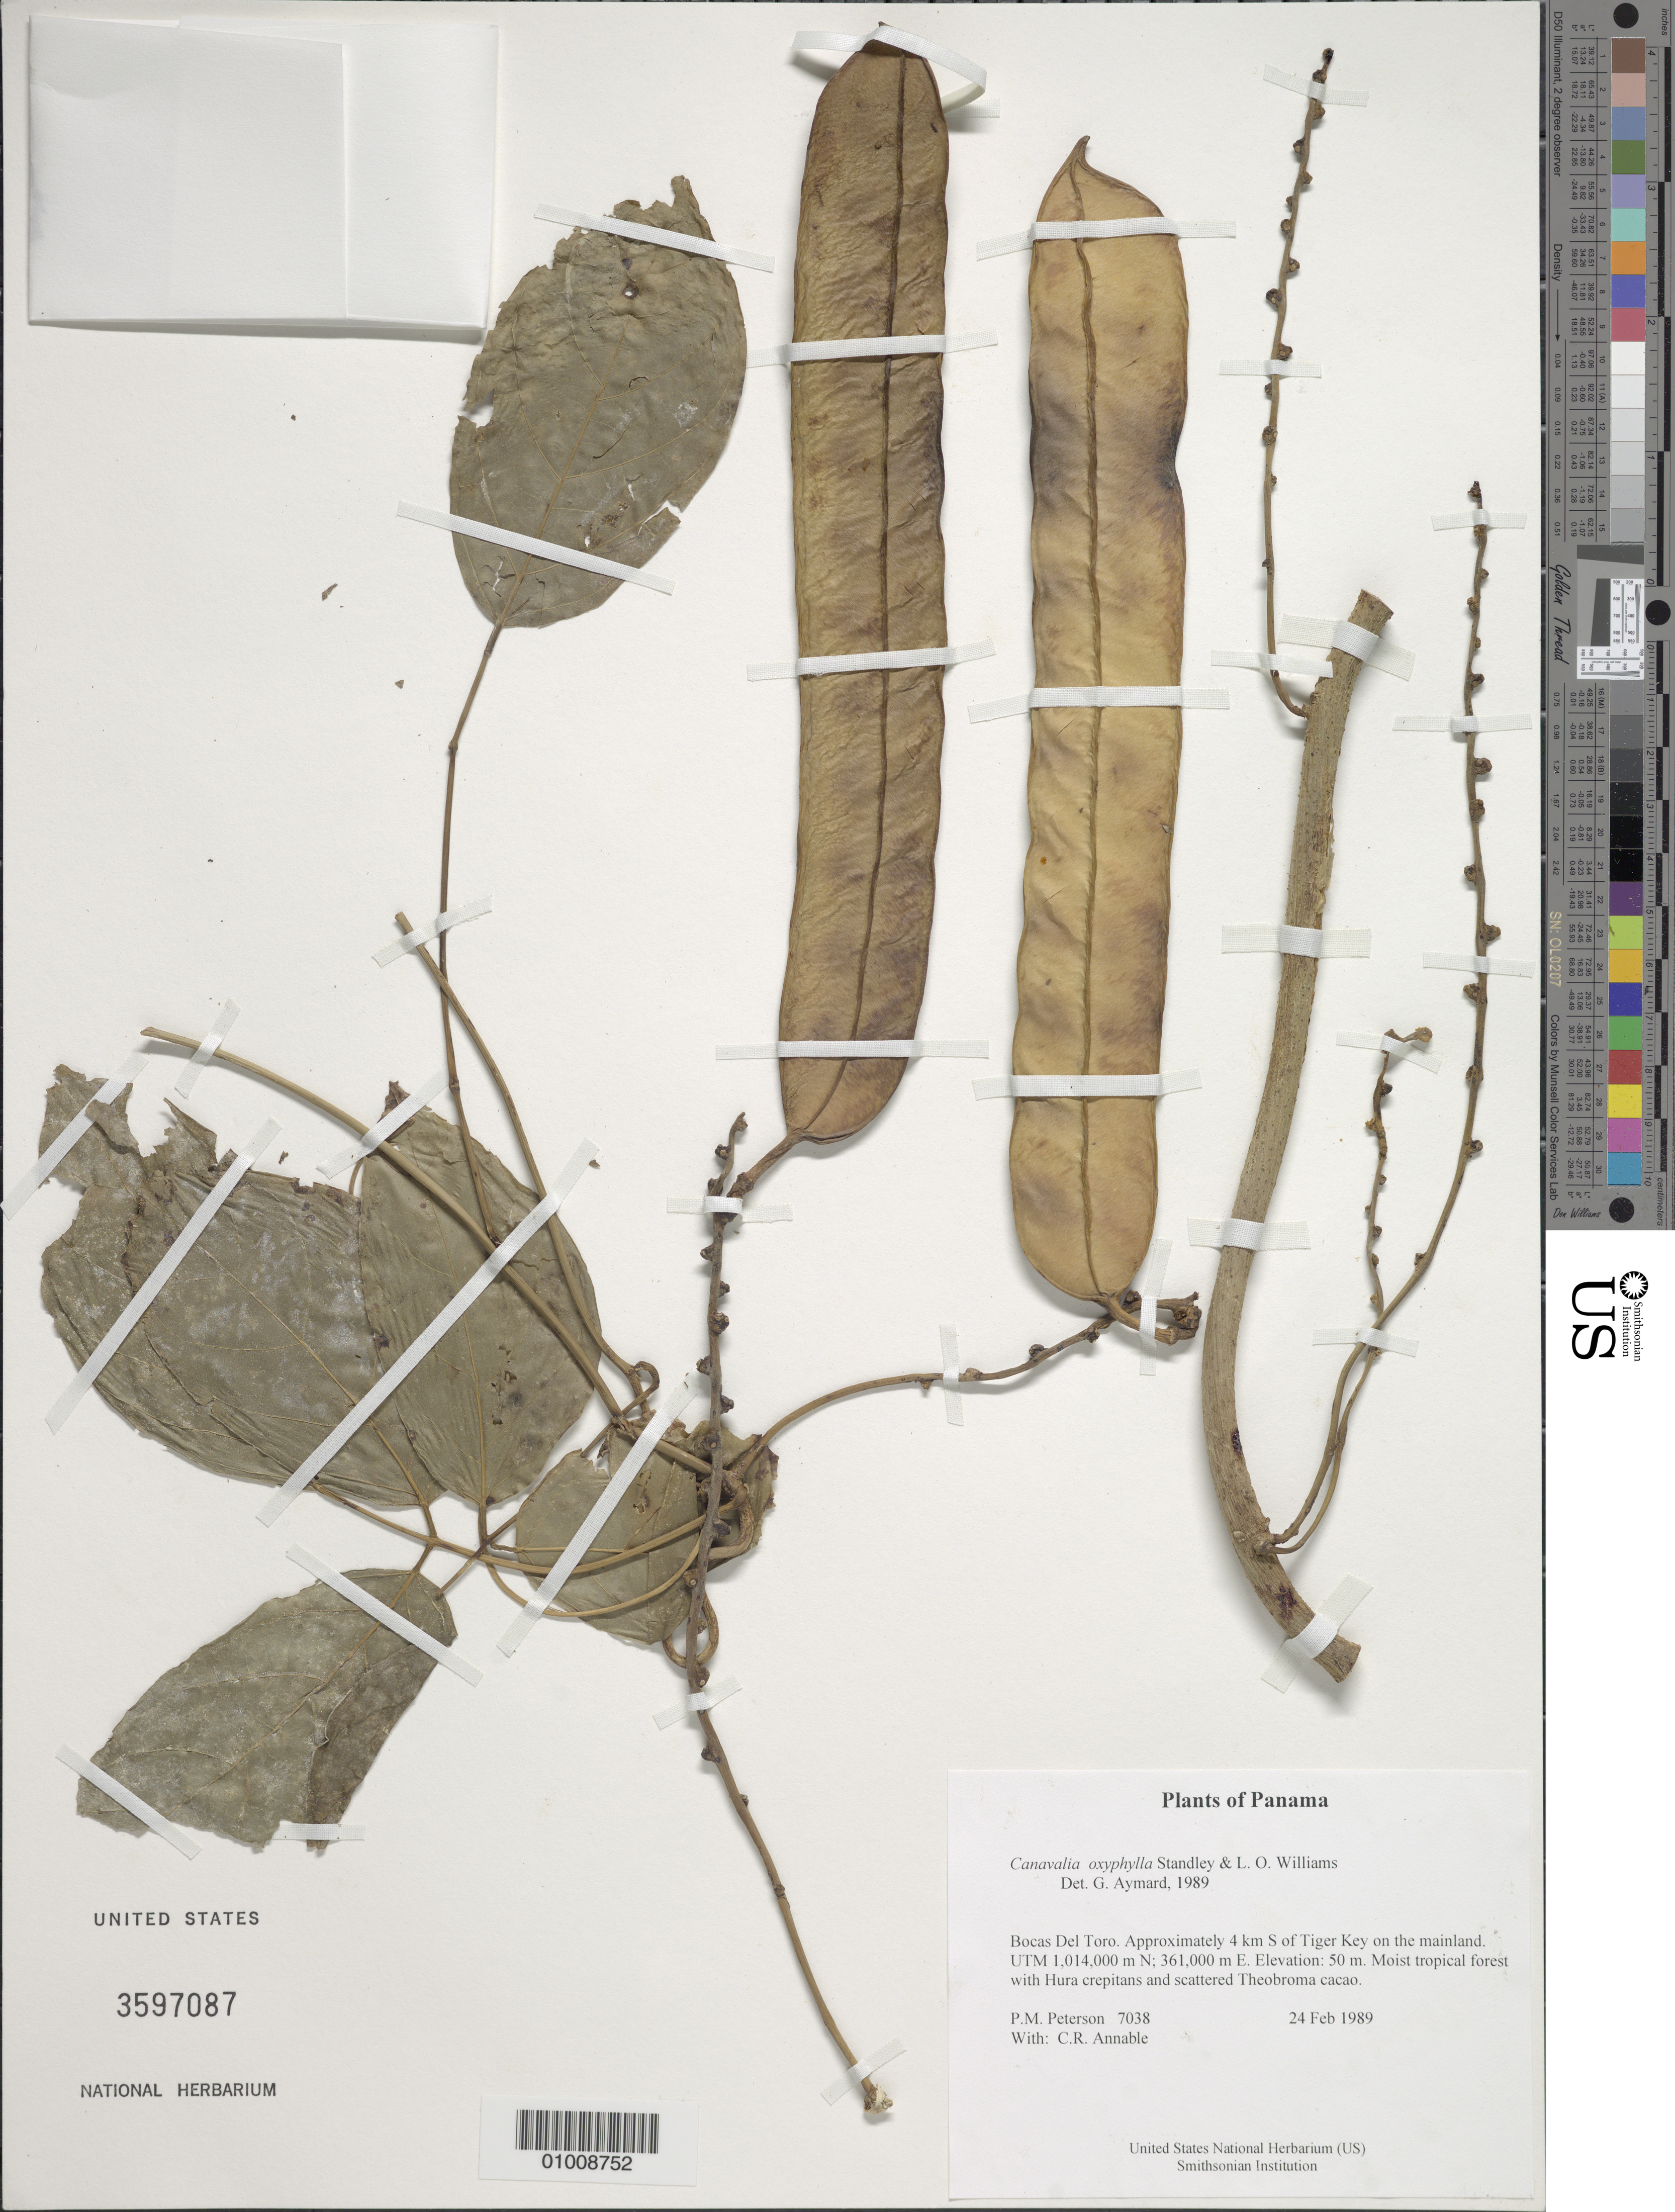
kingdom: Plantae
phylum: Tracheophyta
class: Magnoliopsida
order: Fabales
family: Fabaceae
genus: Canavalia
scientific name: Canavalia oxyphylla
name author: Standl. & L.O. Williams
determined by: Aymard C., G. A., (PORT), Univ. Nac. Exp. de los Llanos Ezequiel Zamora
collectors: P. M. Peterson & C. R. Annable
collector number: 07038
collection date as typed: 24 Feb 1989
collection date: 1989-02-24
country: Panama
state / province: Bocas del Toro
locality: Approximately 4 km S of Tiger Key on the mainland. UTM 1,014,000 m N; 361,000 m E.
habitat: Moist tropical forest with Hura crepitans and scattered Theobroma cacao.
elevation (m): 50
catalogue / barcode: US 3597087